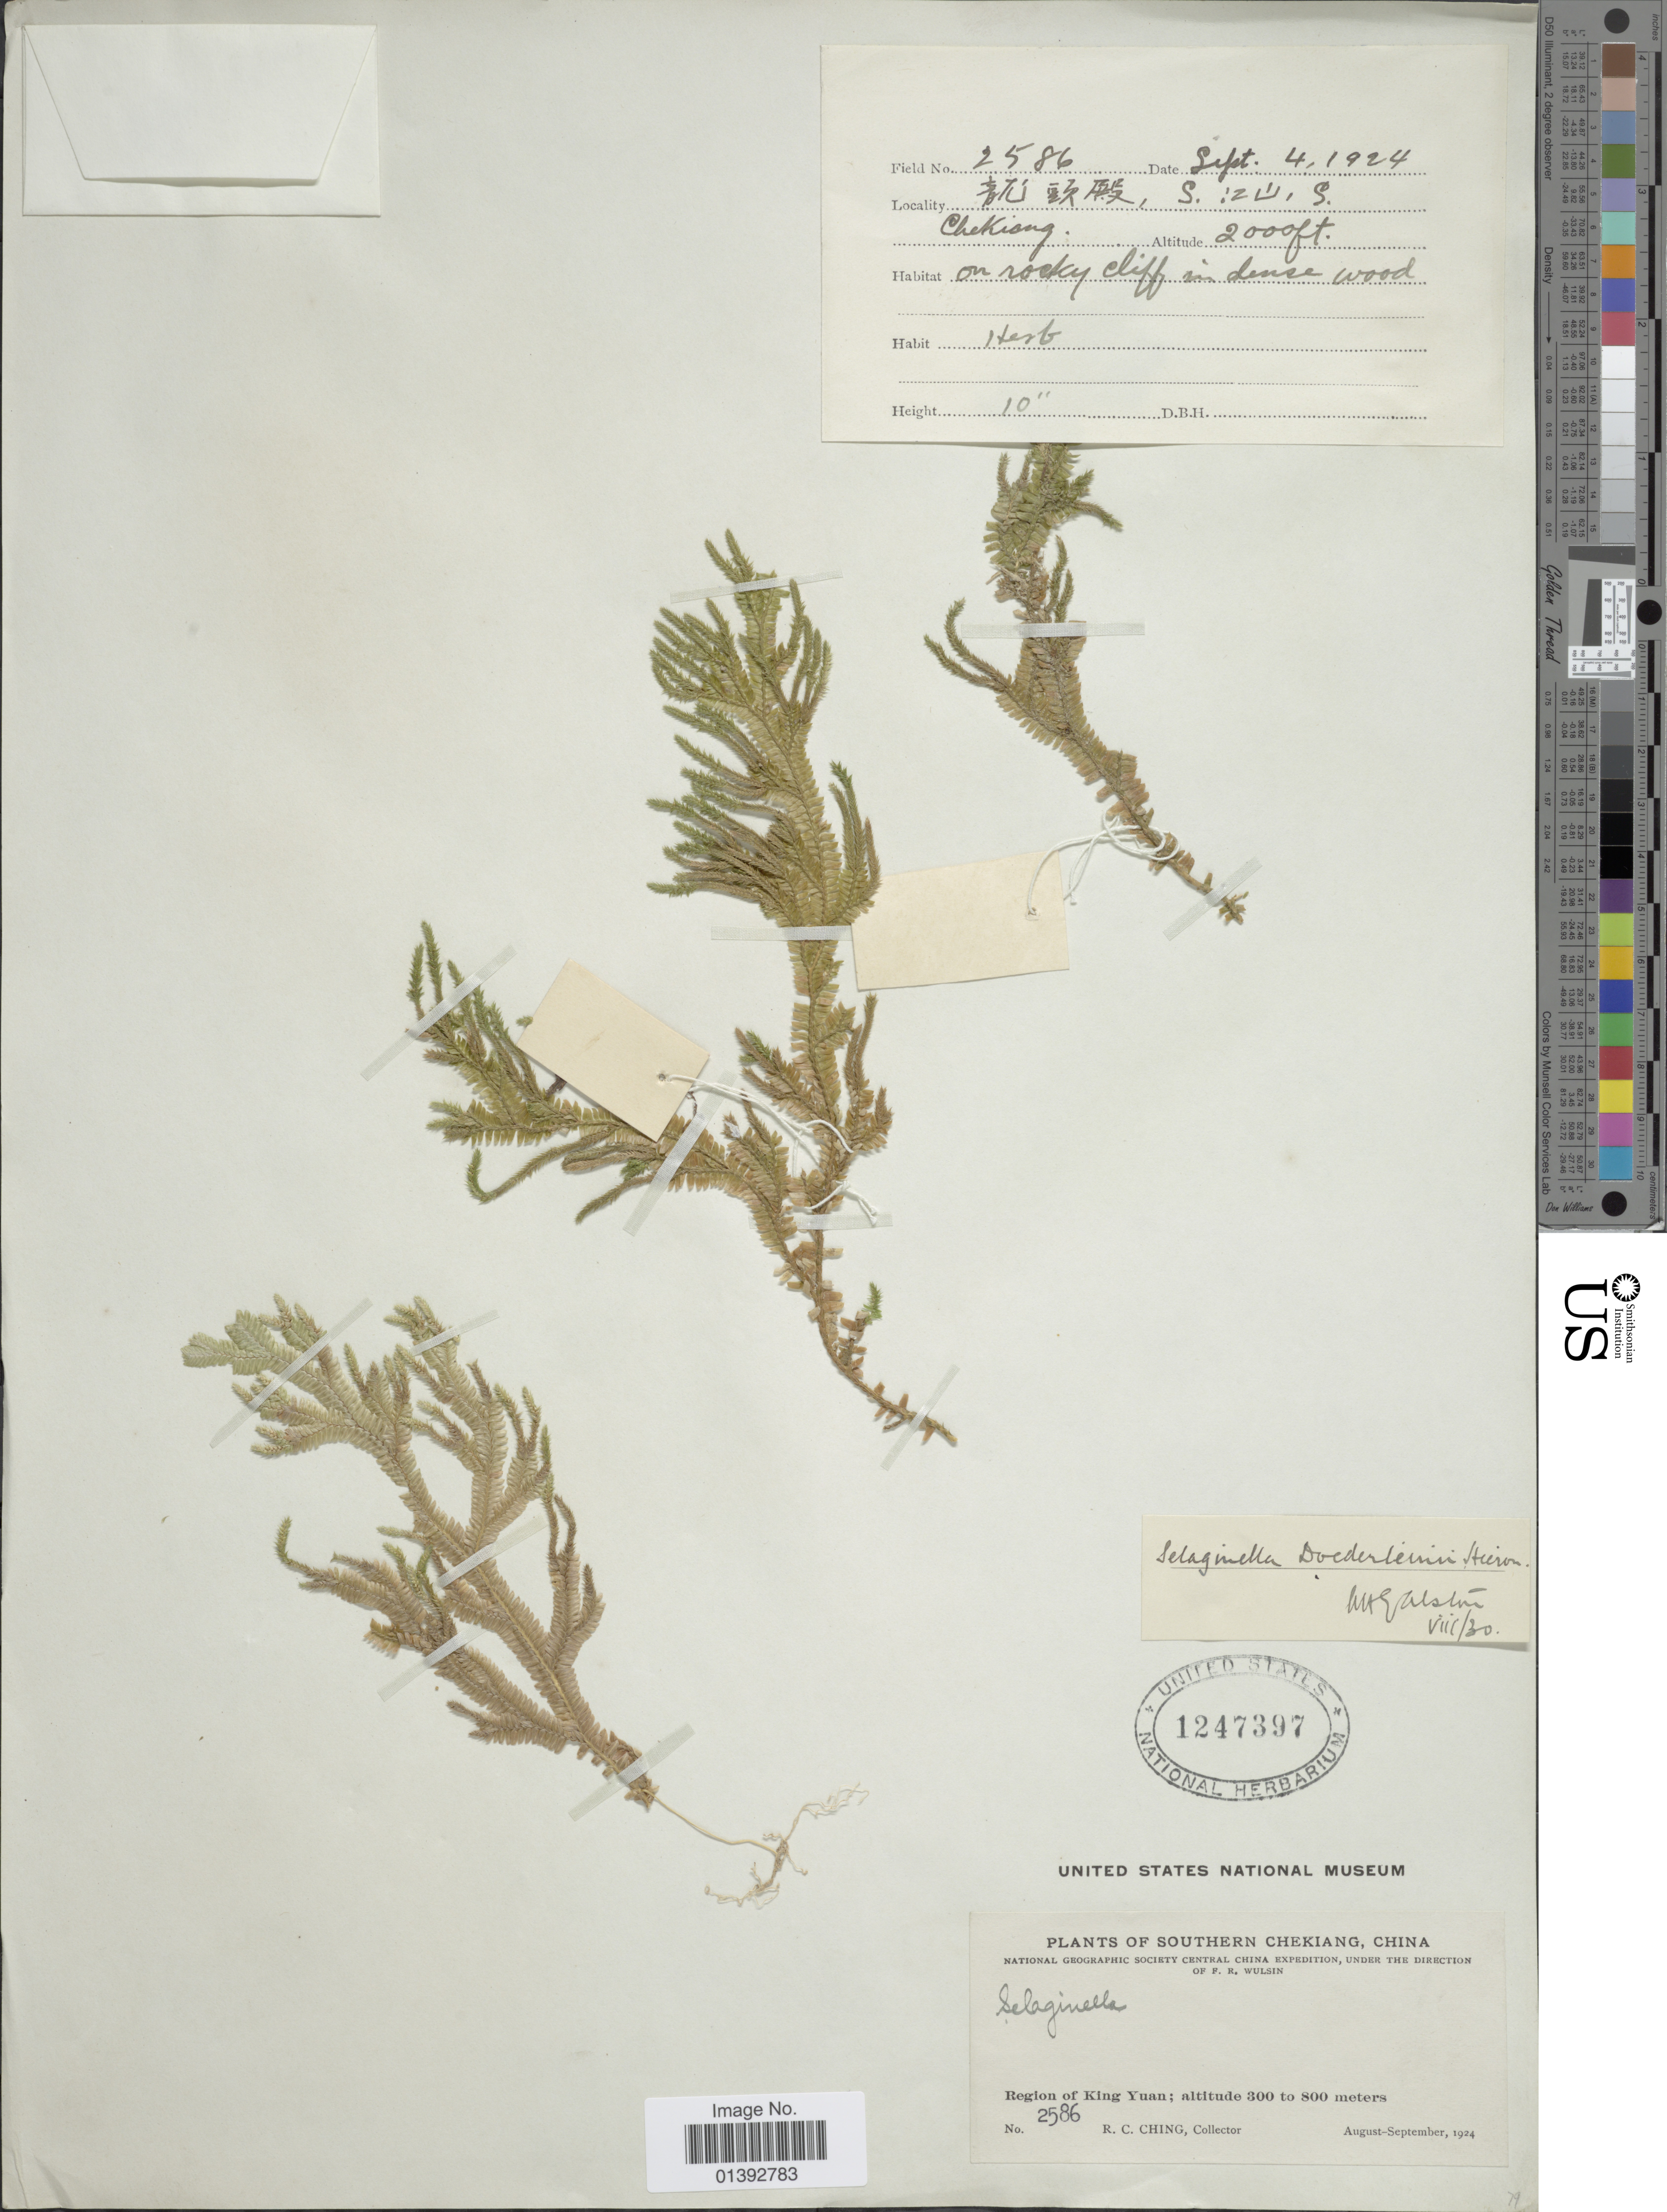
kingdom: Plantae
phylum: Tracheophyta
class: Lycopodiopsida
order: Selaginellales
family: Selaginellaceae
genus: Selaginella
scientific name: Selaginella doederleinii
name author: Hieron.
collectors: R. C. Ching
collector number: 2586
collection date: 1924-08/1924-09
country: China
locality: Southern Chekiang, Region of King Yuan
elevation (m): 300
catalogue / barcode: US 1247397